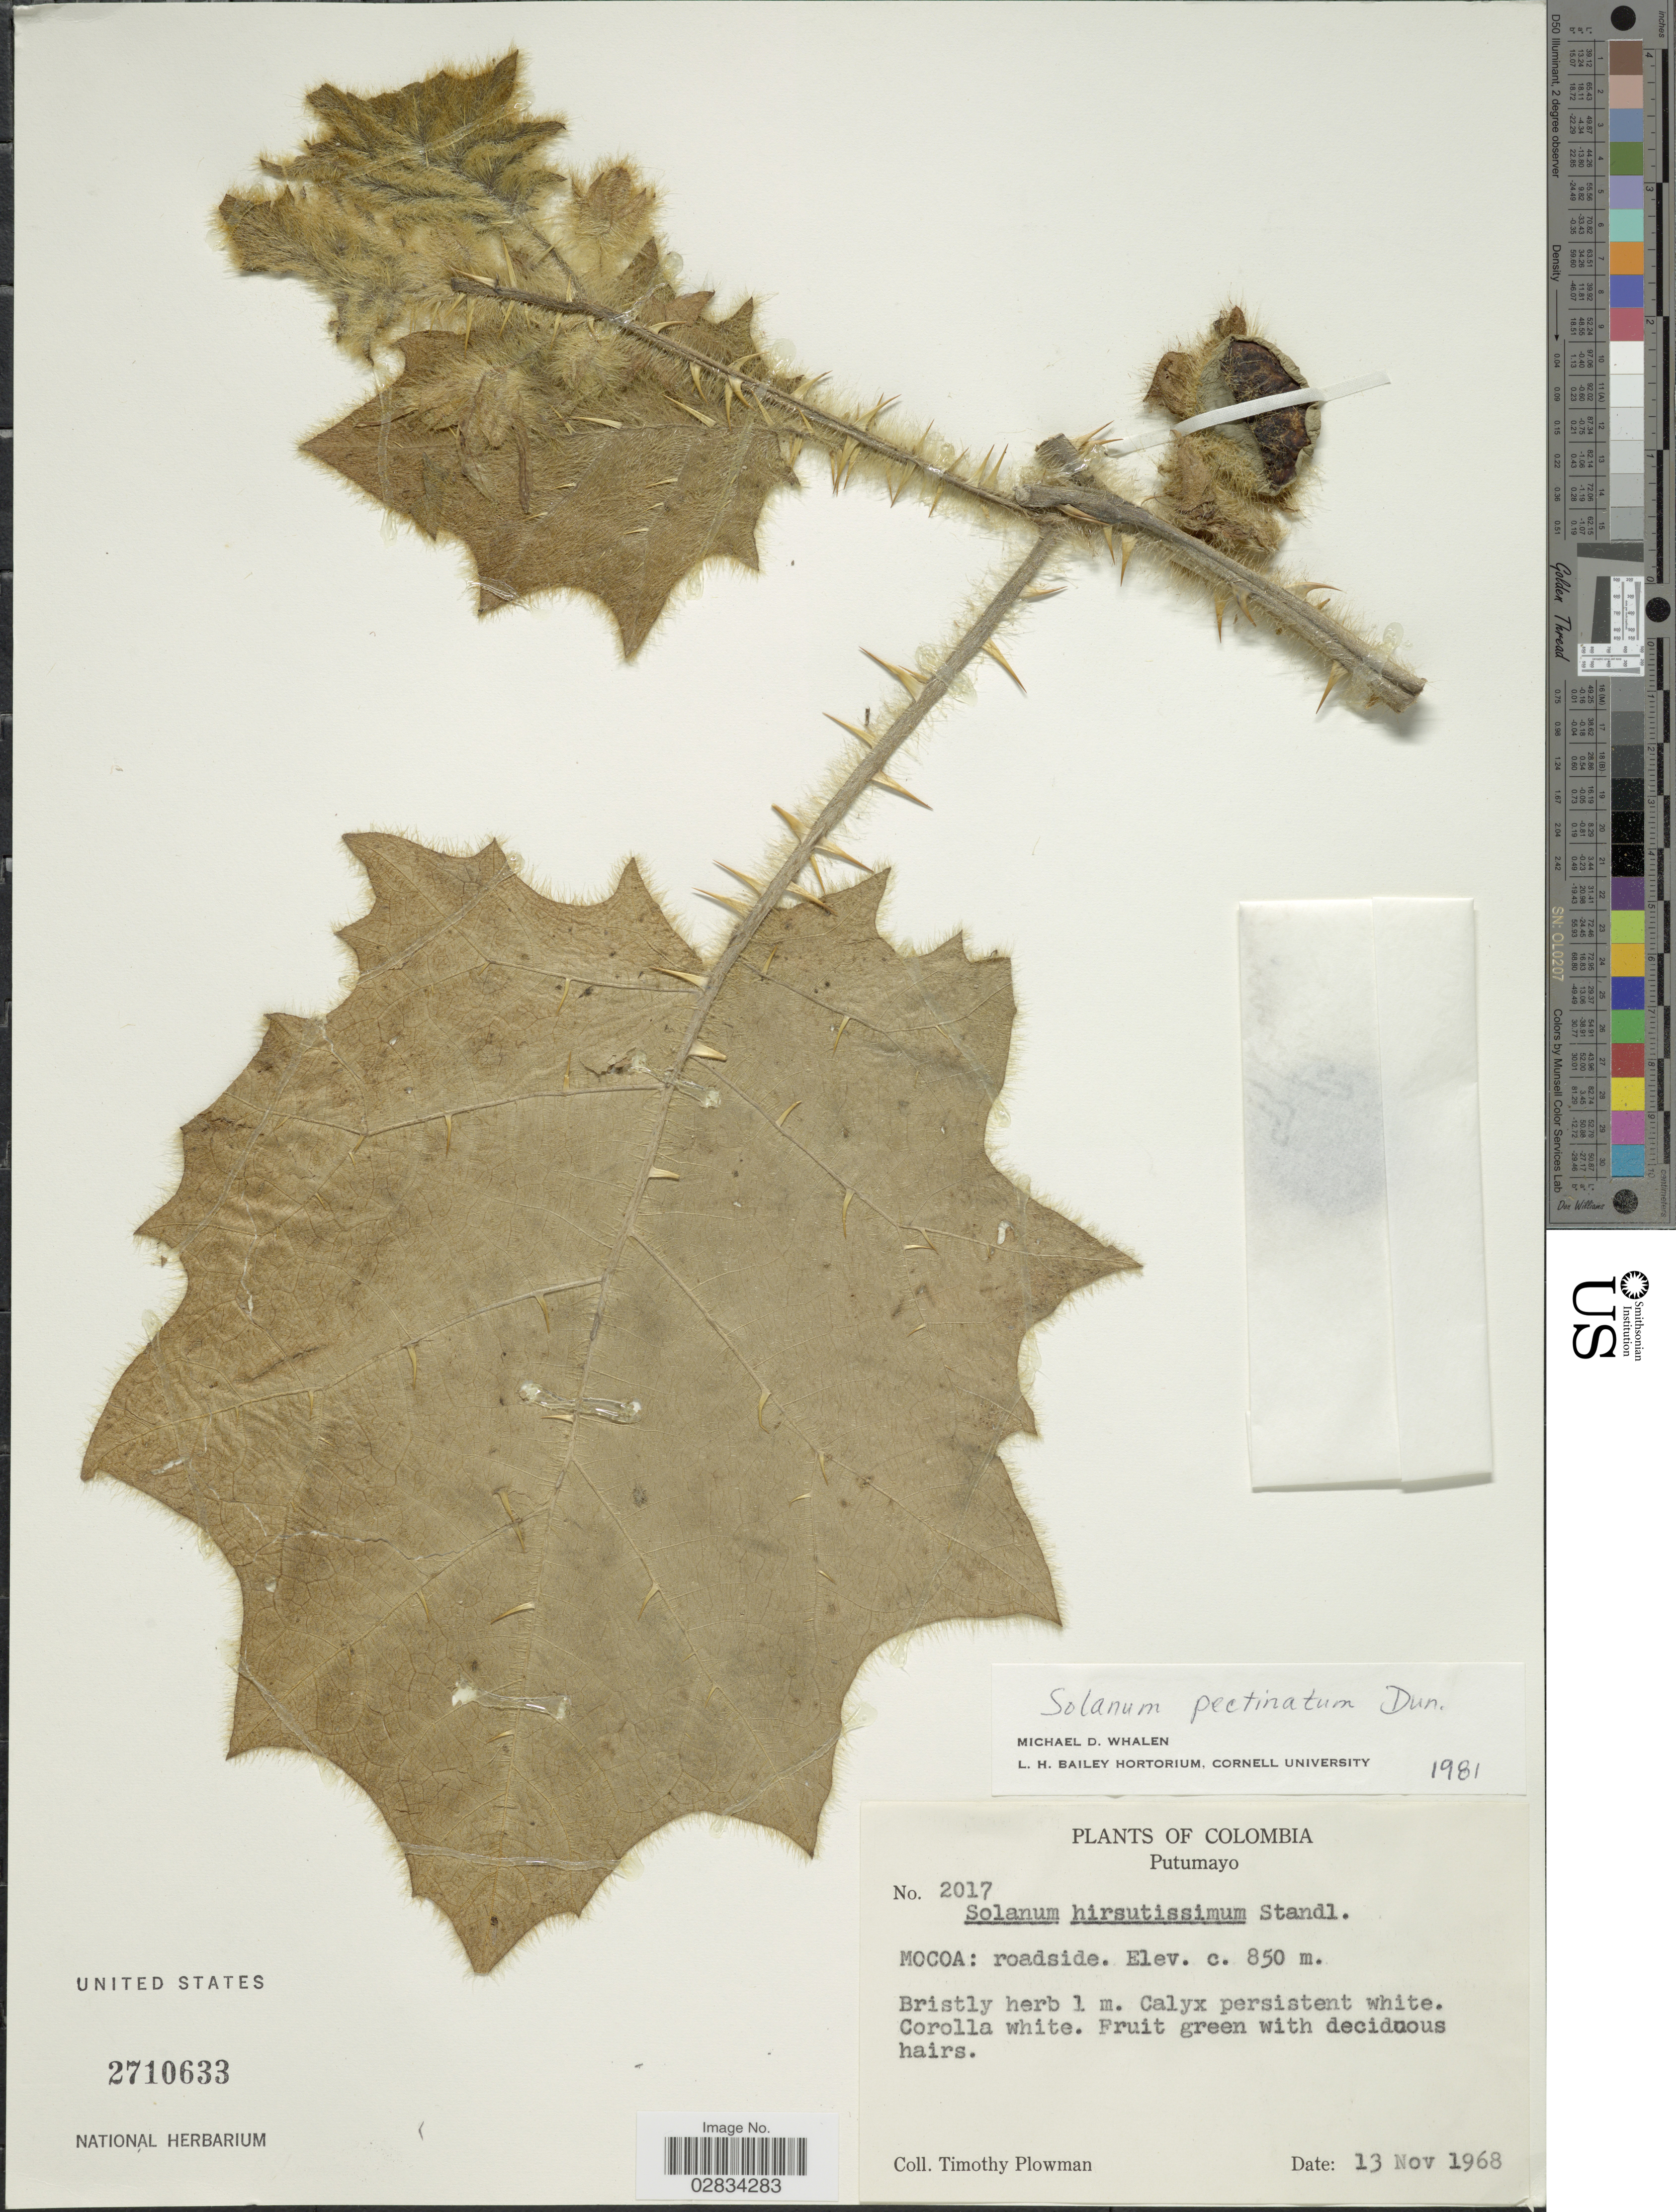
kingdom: Plantae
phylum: Tracheophyta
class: Magnoliopsida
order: Solanales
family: Solanaceae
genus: Solanum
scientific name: Solanum pectinatum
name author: Dunal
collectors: T. Plowman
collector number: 2017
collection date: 1968-11-13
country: Colombia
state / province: Putumayo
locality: Mocoa: roadside.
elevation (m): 850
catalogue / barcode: US 2710633